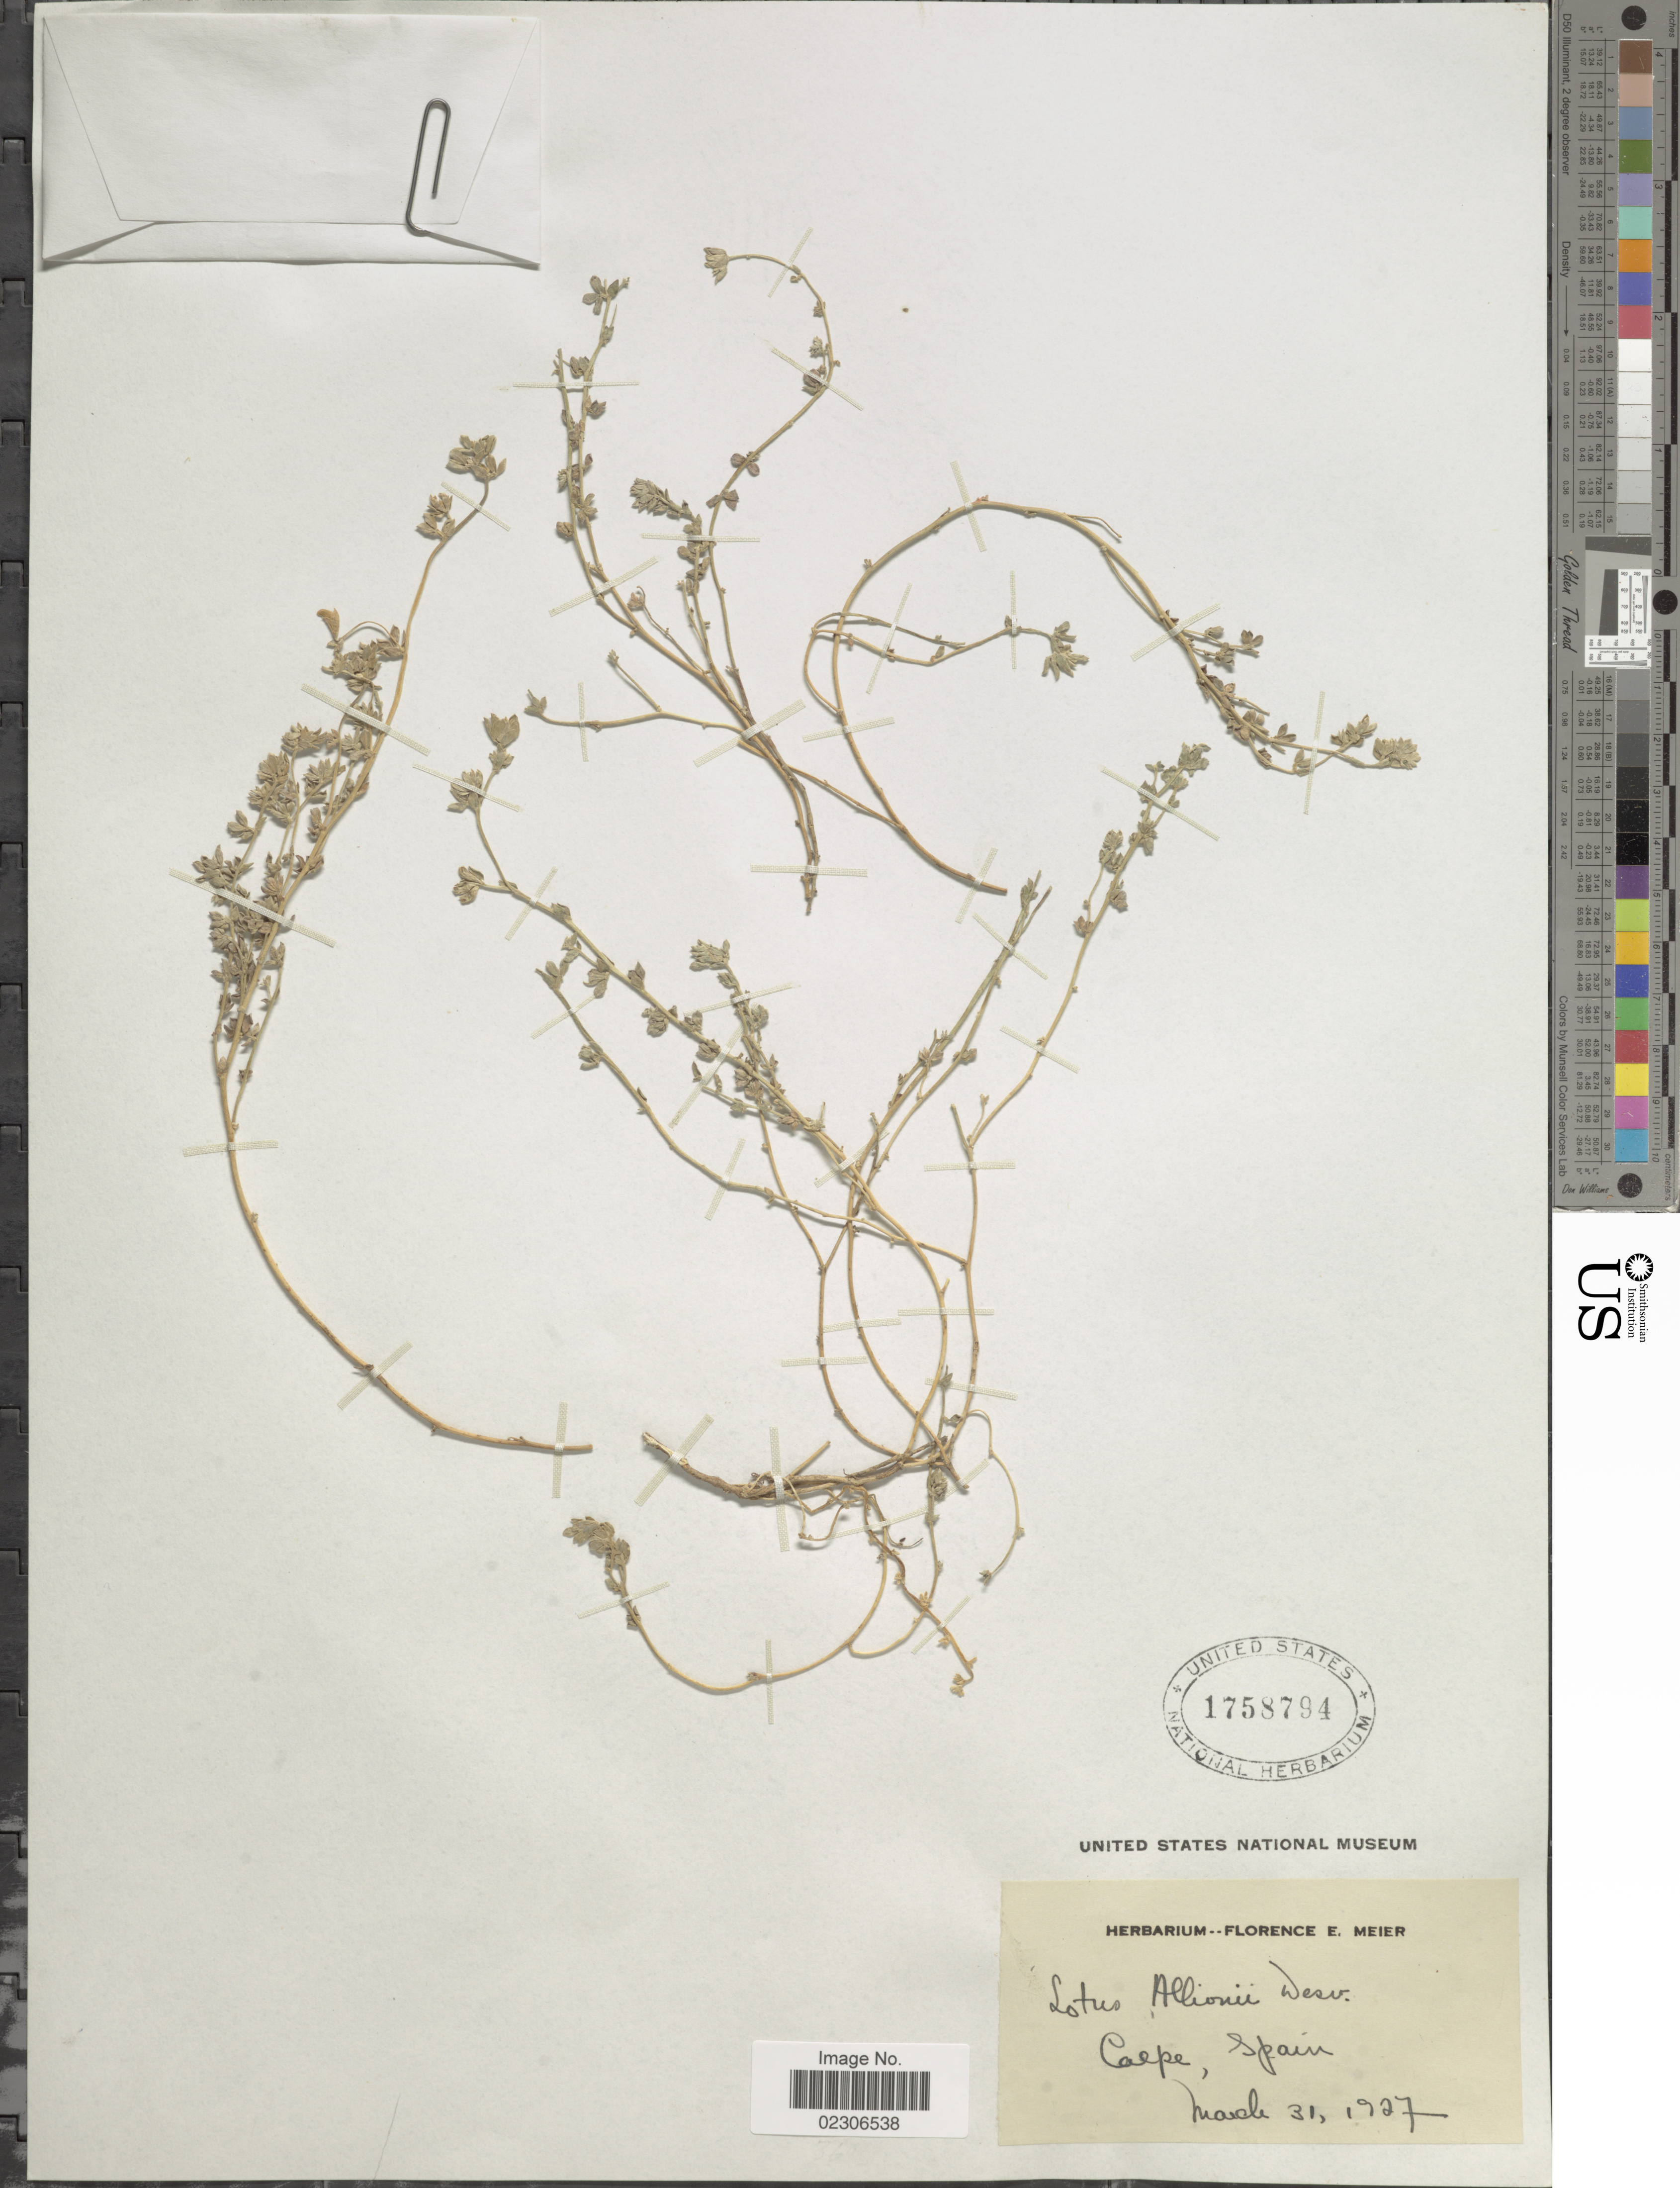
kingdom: Plantae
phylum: Tracheophyta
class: Magnoliopsida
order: Fabales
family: Fabaceae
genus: Lotus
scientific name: Lotus allionii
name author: Desv.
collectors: ex herb. Florence E. Meier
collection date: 1927-03-31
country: Spain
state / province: Valenciana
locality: Calpe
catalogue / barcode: US 1758794